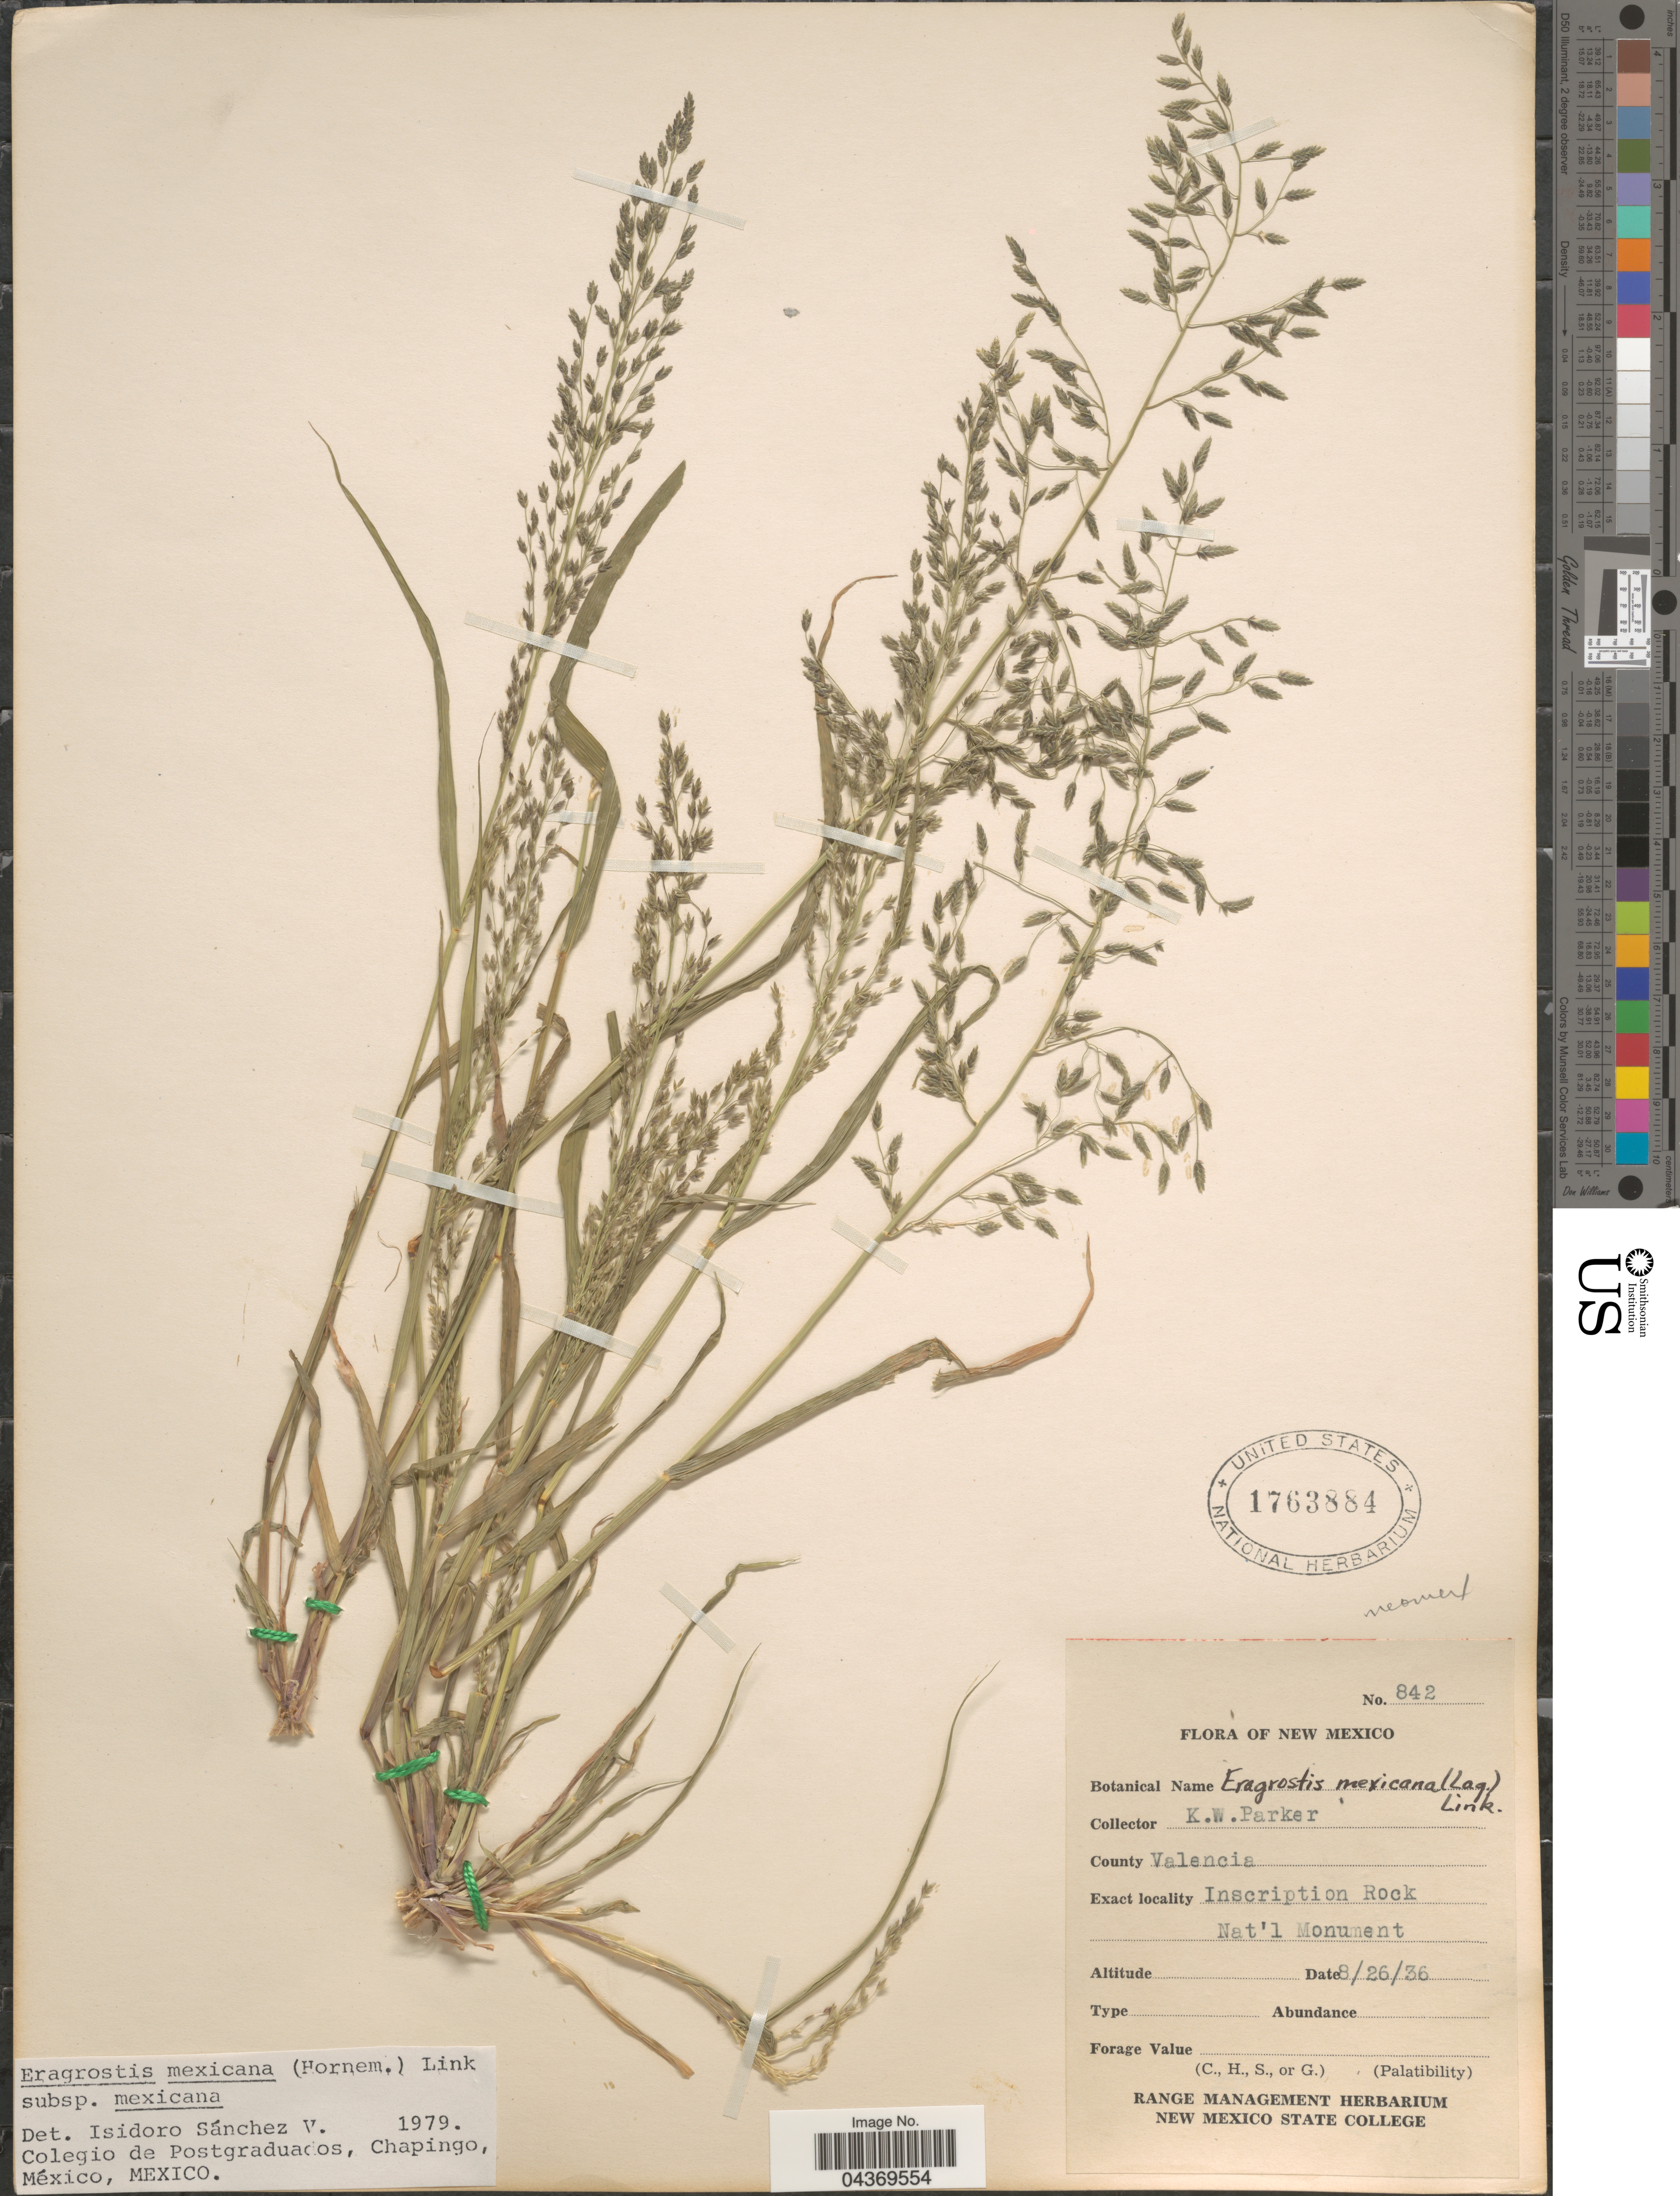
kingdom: Plantae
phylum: Tracheophyta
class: Liliopsida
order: Poales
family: Poaceae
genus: Eragrostis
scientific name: Eragrostis mexicana subsp. mexicana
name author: (Hornem.) Link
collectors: K. Parker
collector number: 842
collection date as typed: Transcribed d/m/y: 26/8/36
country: United States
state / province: New Mexico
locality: County Valencia. Inscription Rock. Nat'l Monument.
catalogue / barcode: US 1763884